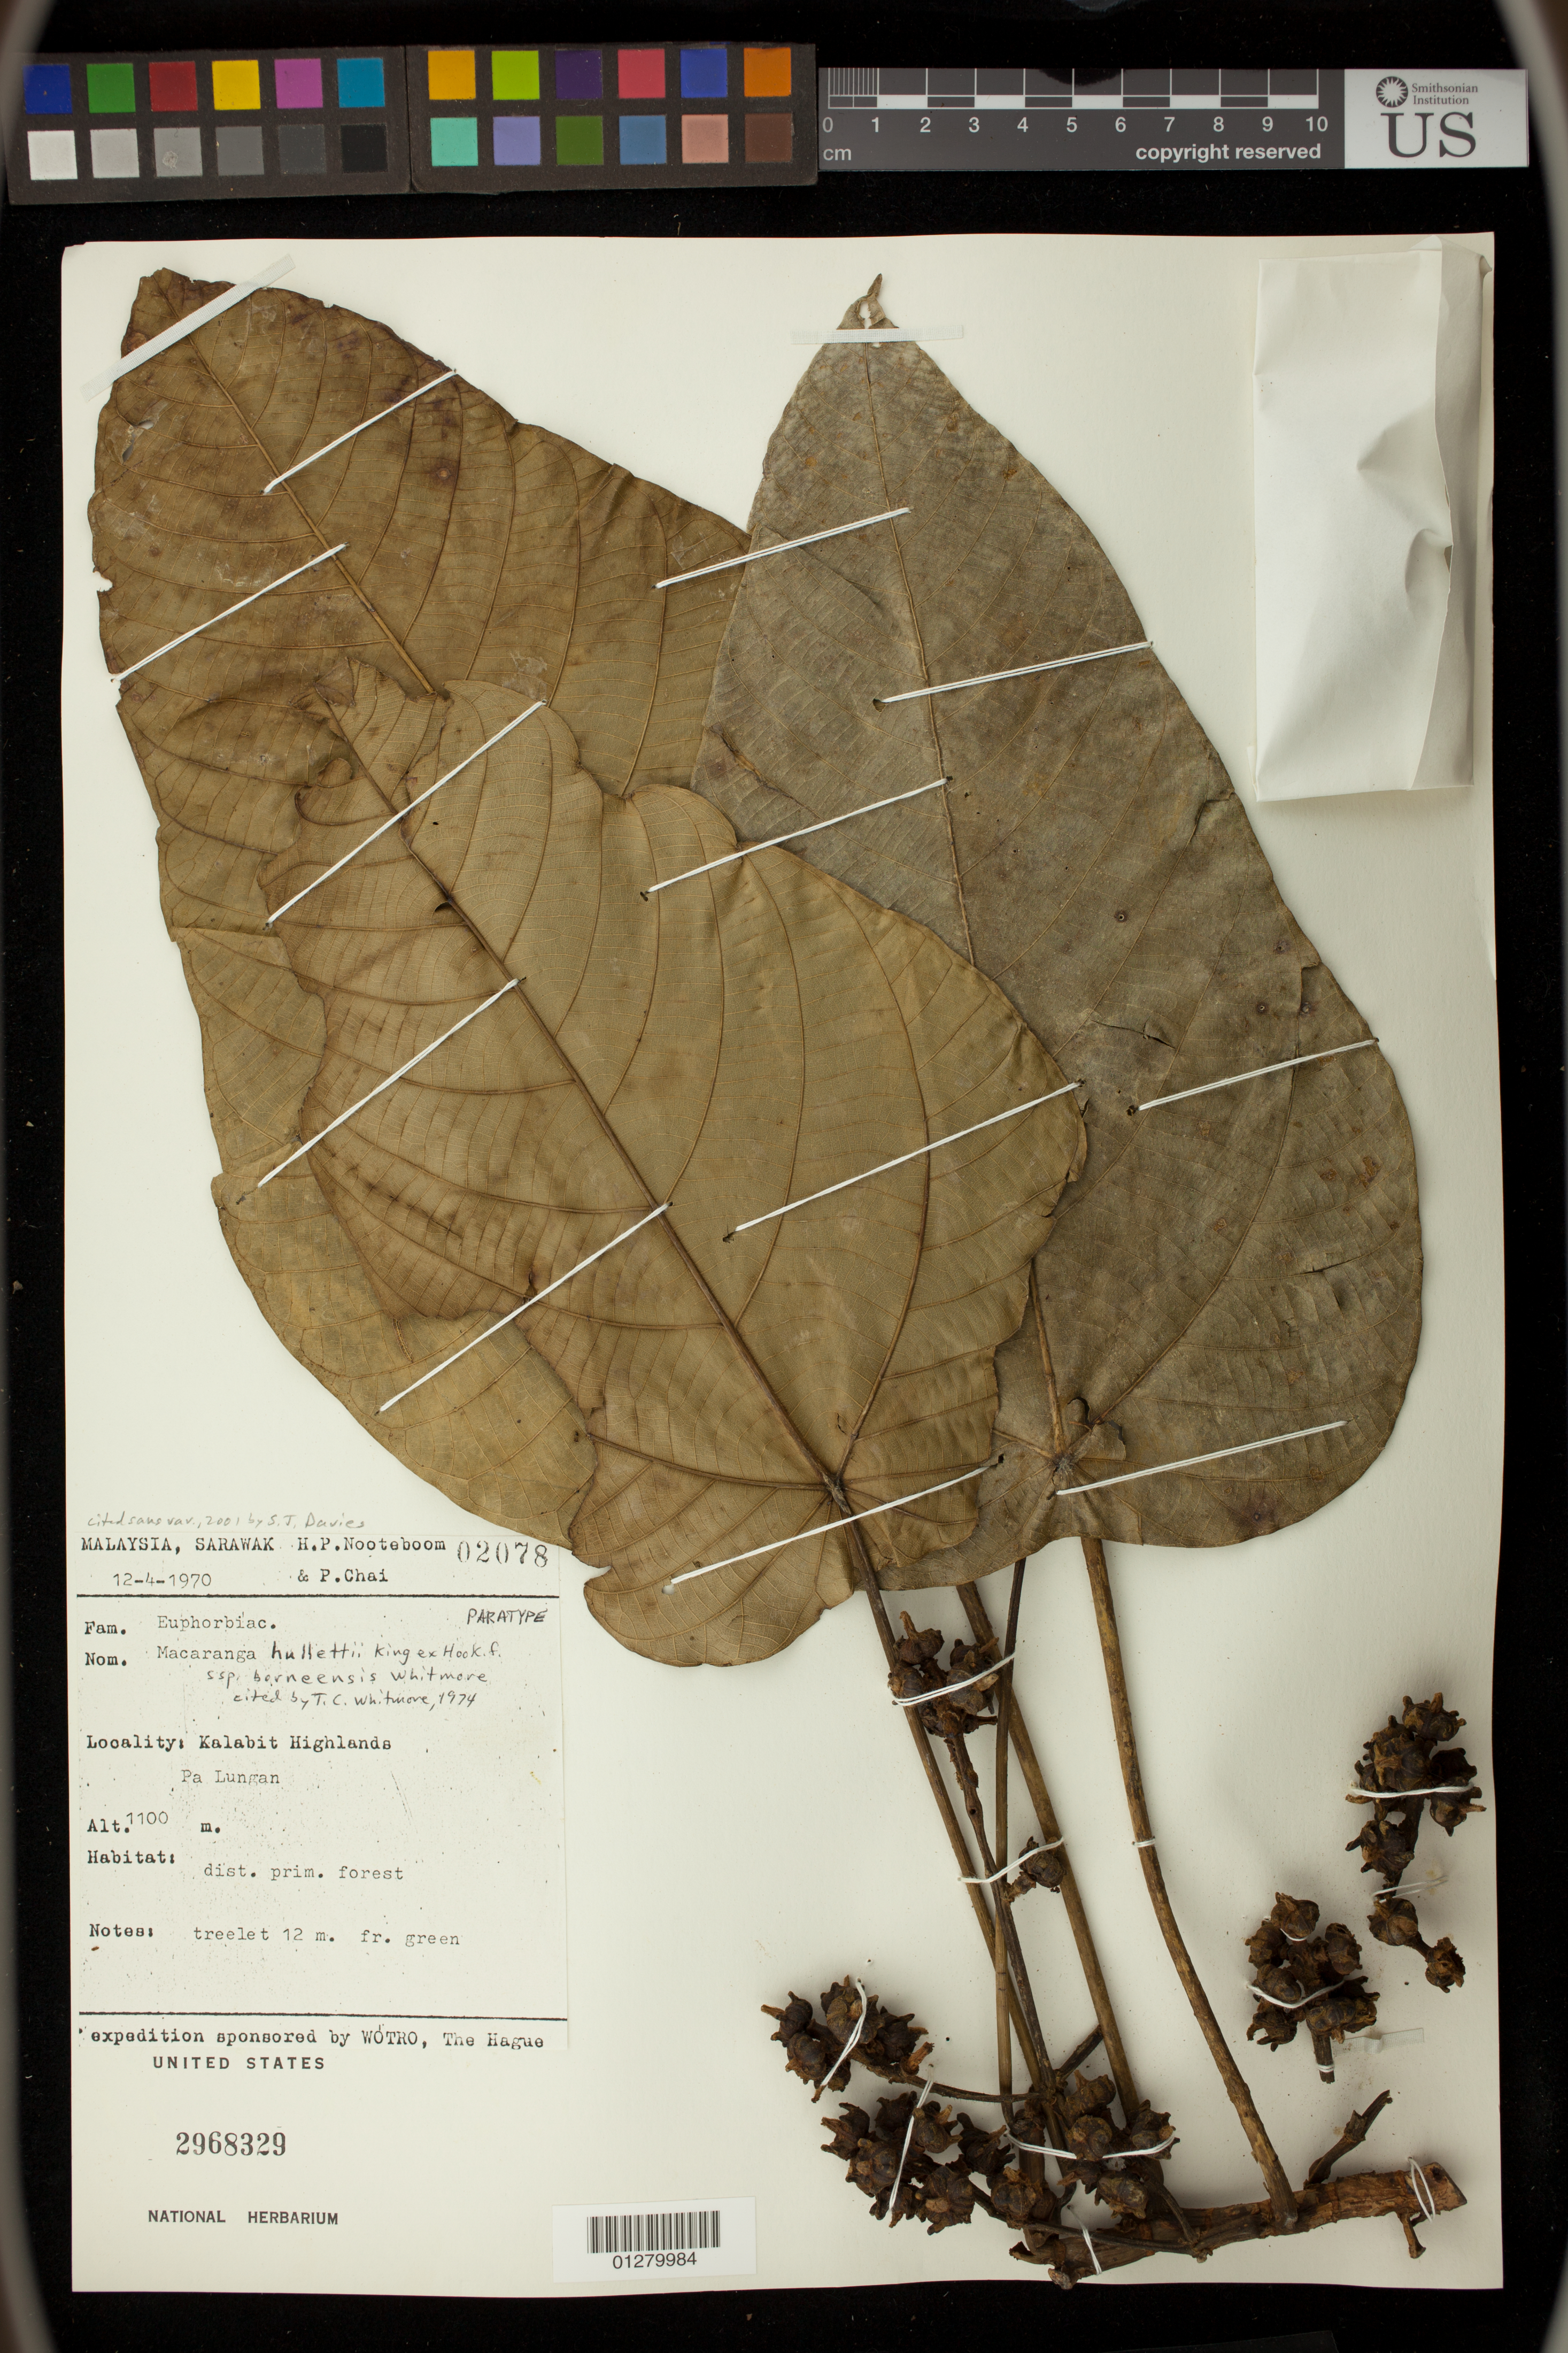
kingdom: Plantae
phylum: Tracheophyta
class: Magnoliopsida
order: Malpighiales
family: Euphorbiaceae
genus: Macaranga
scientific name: Macaranga hullettii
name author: King ex Hook. f.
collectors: H. P. Nooteboom & P. Chai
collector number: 2078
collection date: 1970-12-04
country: Malaysia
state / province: Sarawak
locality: Kalabit Highlands,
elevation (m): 1100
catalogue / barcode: US 2968329